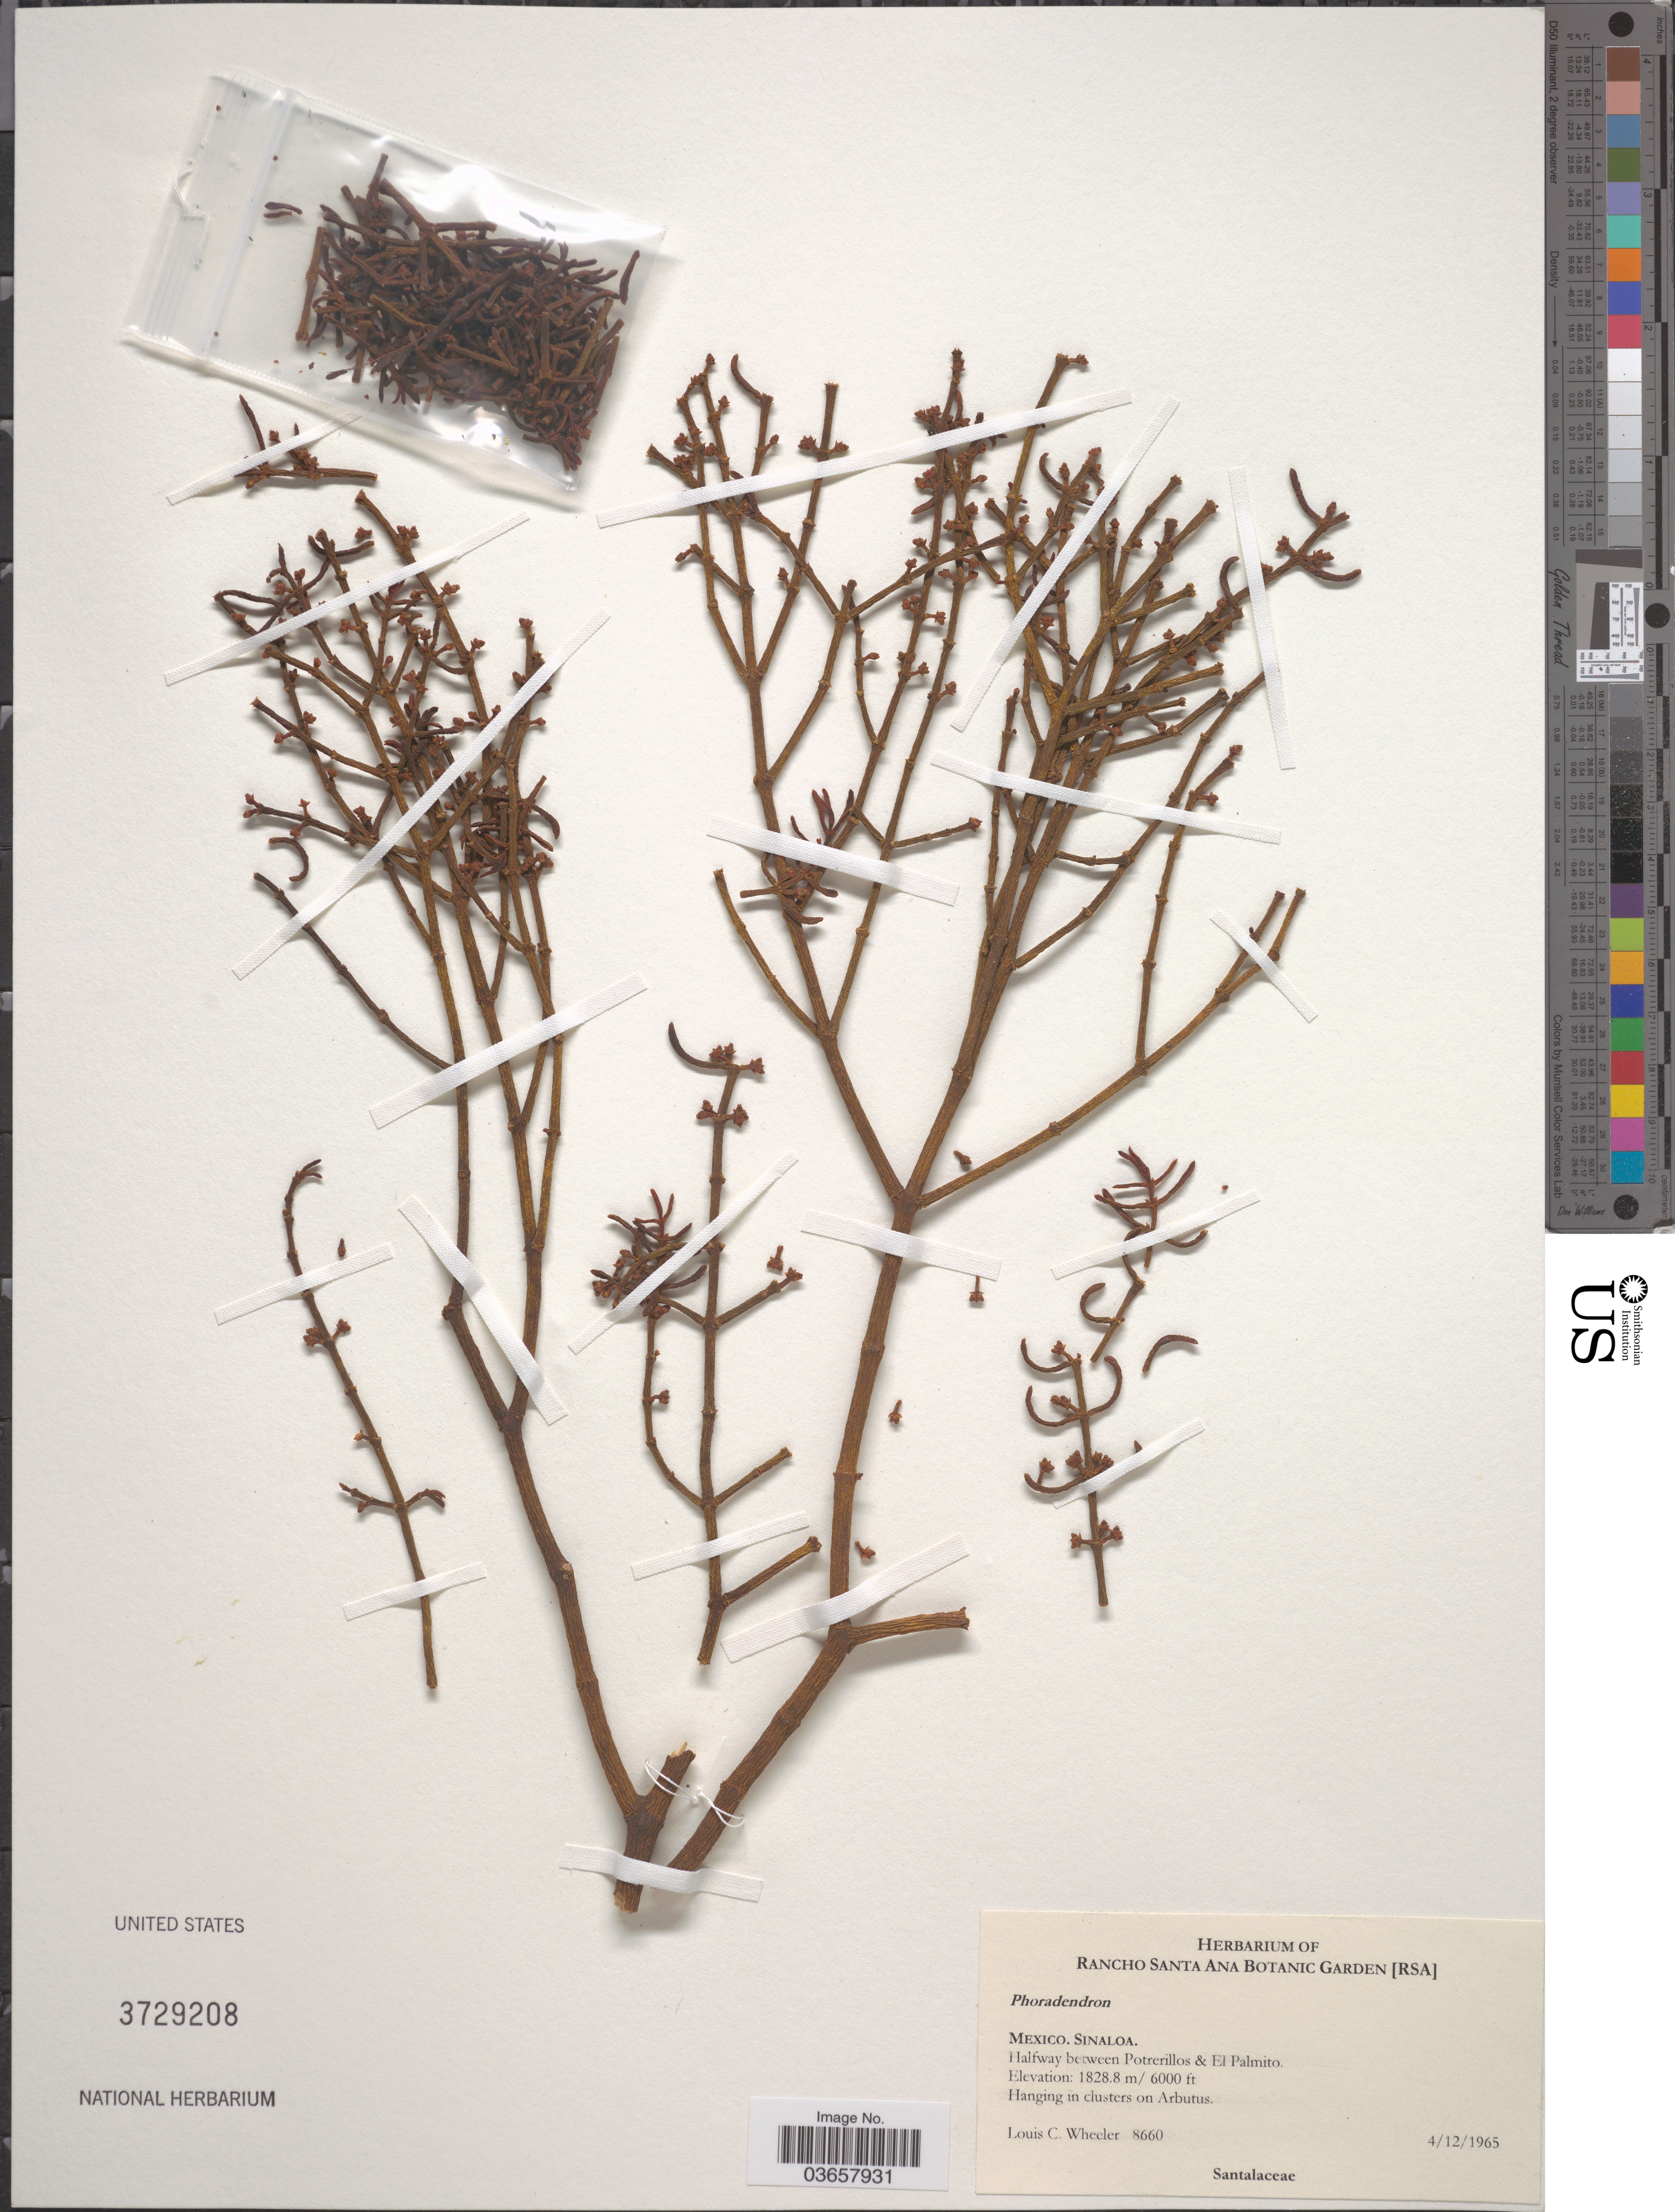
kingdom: Plantae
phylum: Tracheophyta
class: Magnoliopsida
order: Santalales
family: Viscaceae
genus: Phoradendron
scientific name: Phoradendron sp.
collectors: L. C. Wheeler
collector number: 8660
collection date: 1965-12-04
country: Mexico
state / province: Sinaloa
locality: Halfway between Petrerillos & El Palmito.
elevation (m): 1828.8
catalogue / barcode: US 3729208